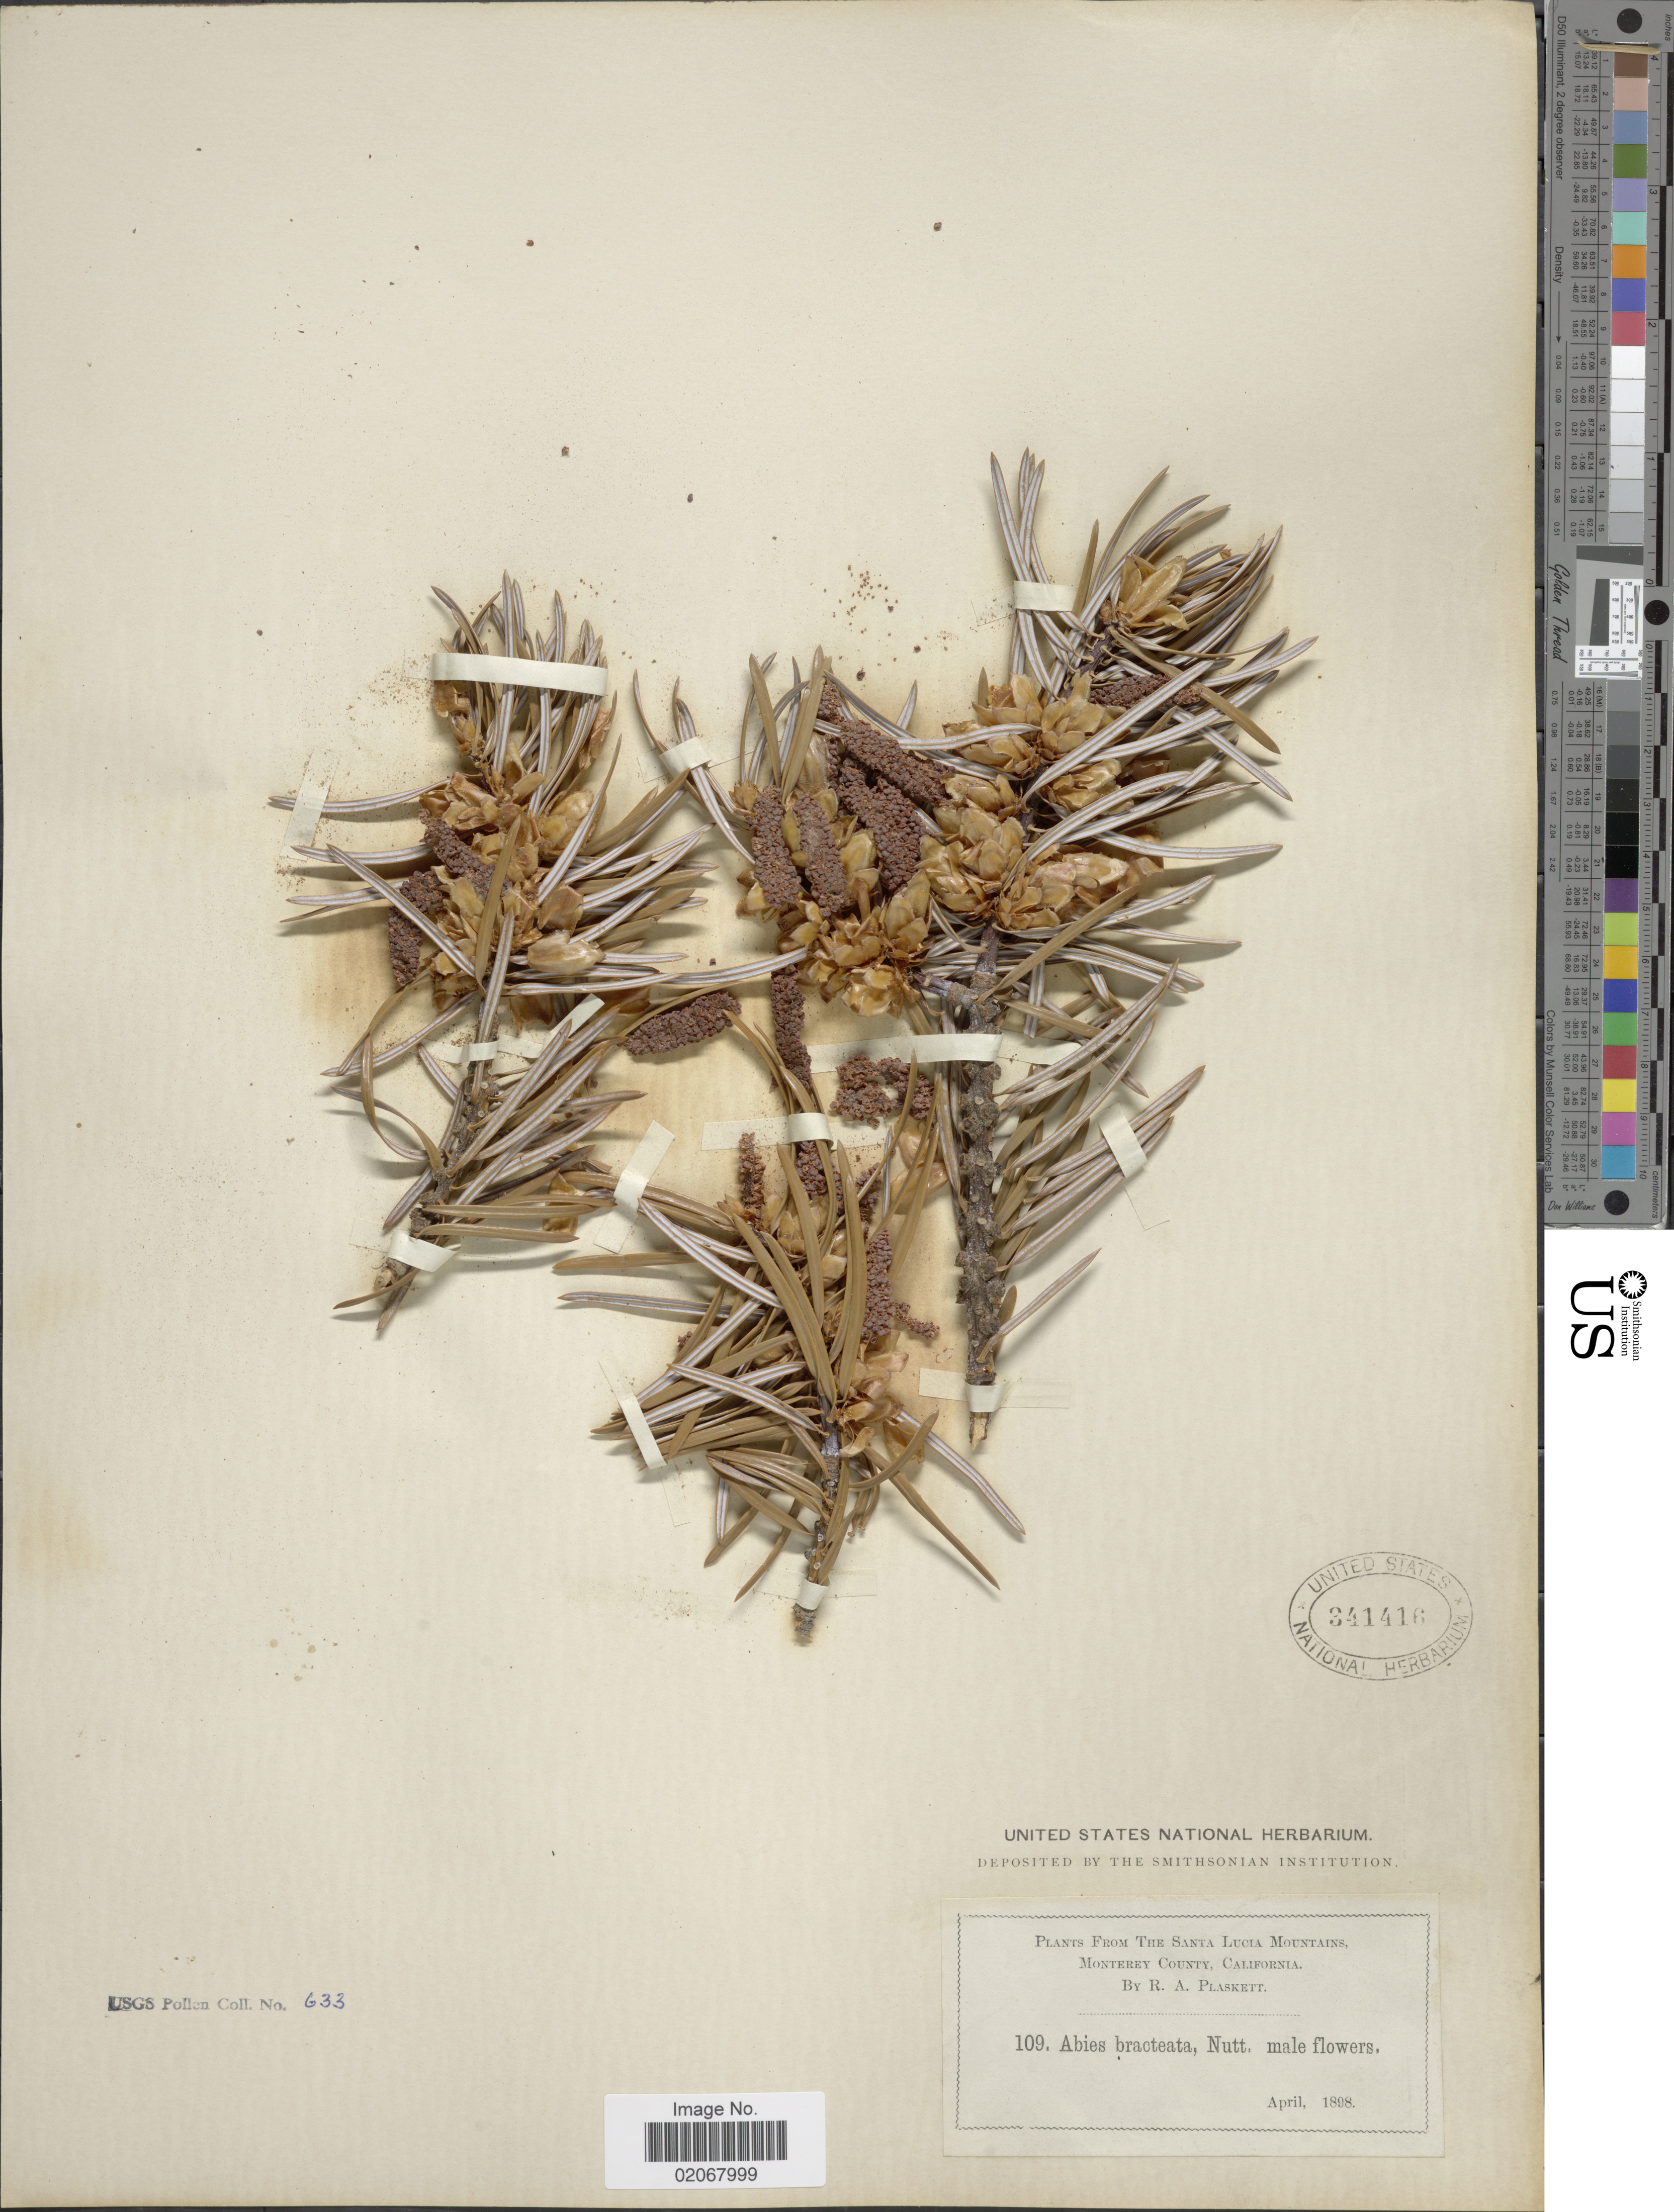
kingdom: Plantae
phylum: Tracheophyta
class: Pinopsida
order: Pinales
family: Pinaceae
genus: Abies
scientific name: Abies bracteata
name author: (D. Don) Poit.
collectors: R. Plaskett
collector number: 109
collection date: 1898-04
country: United States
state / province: California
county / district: Monterey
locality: Santa Lucia Mountains Monterrey County.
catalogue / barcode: US 341416